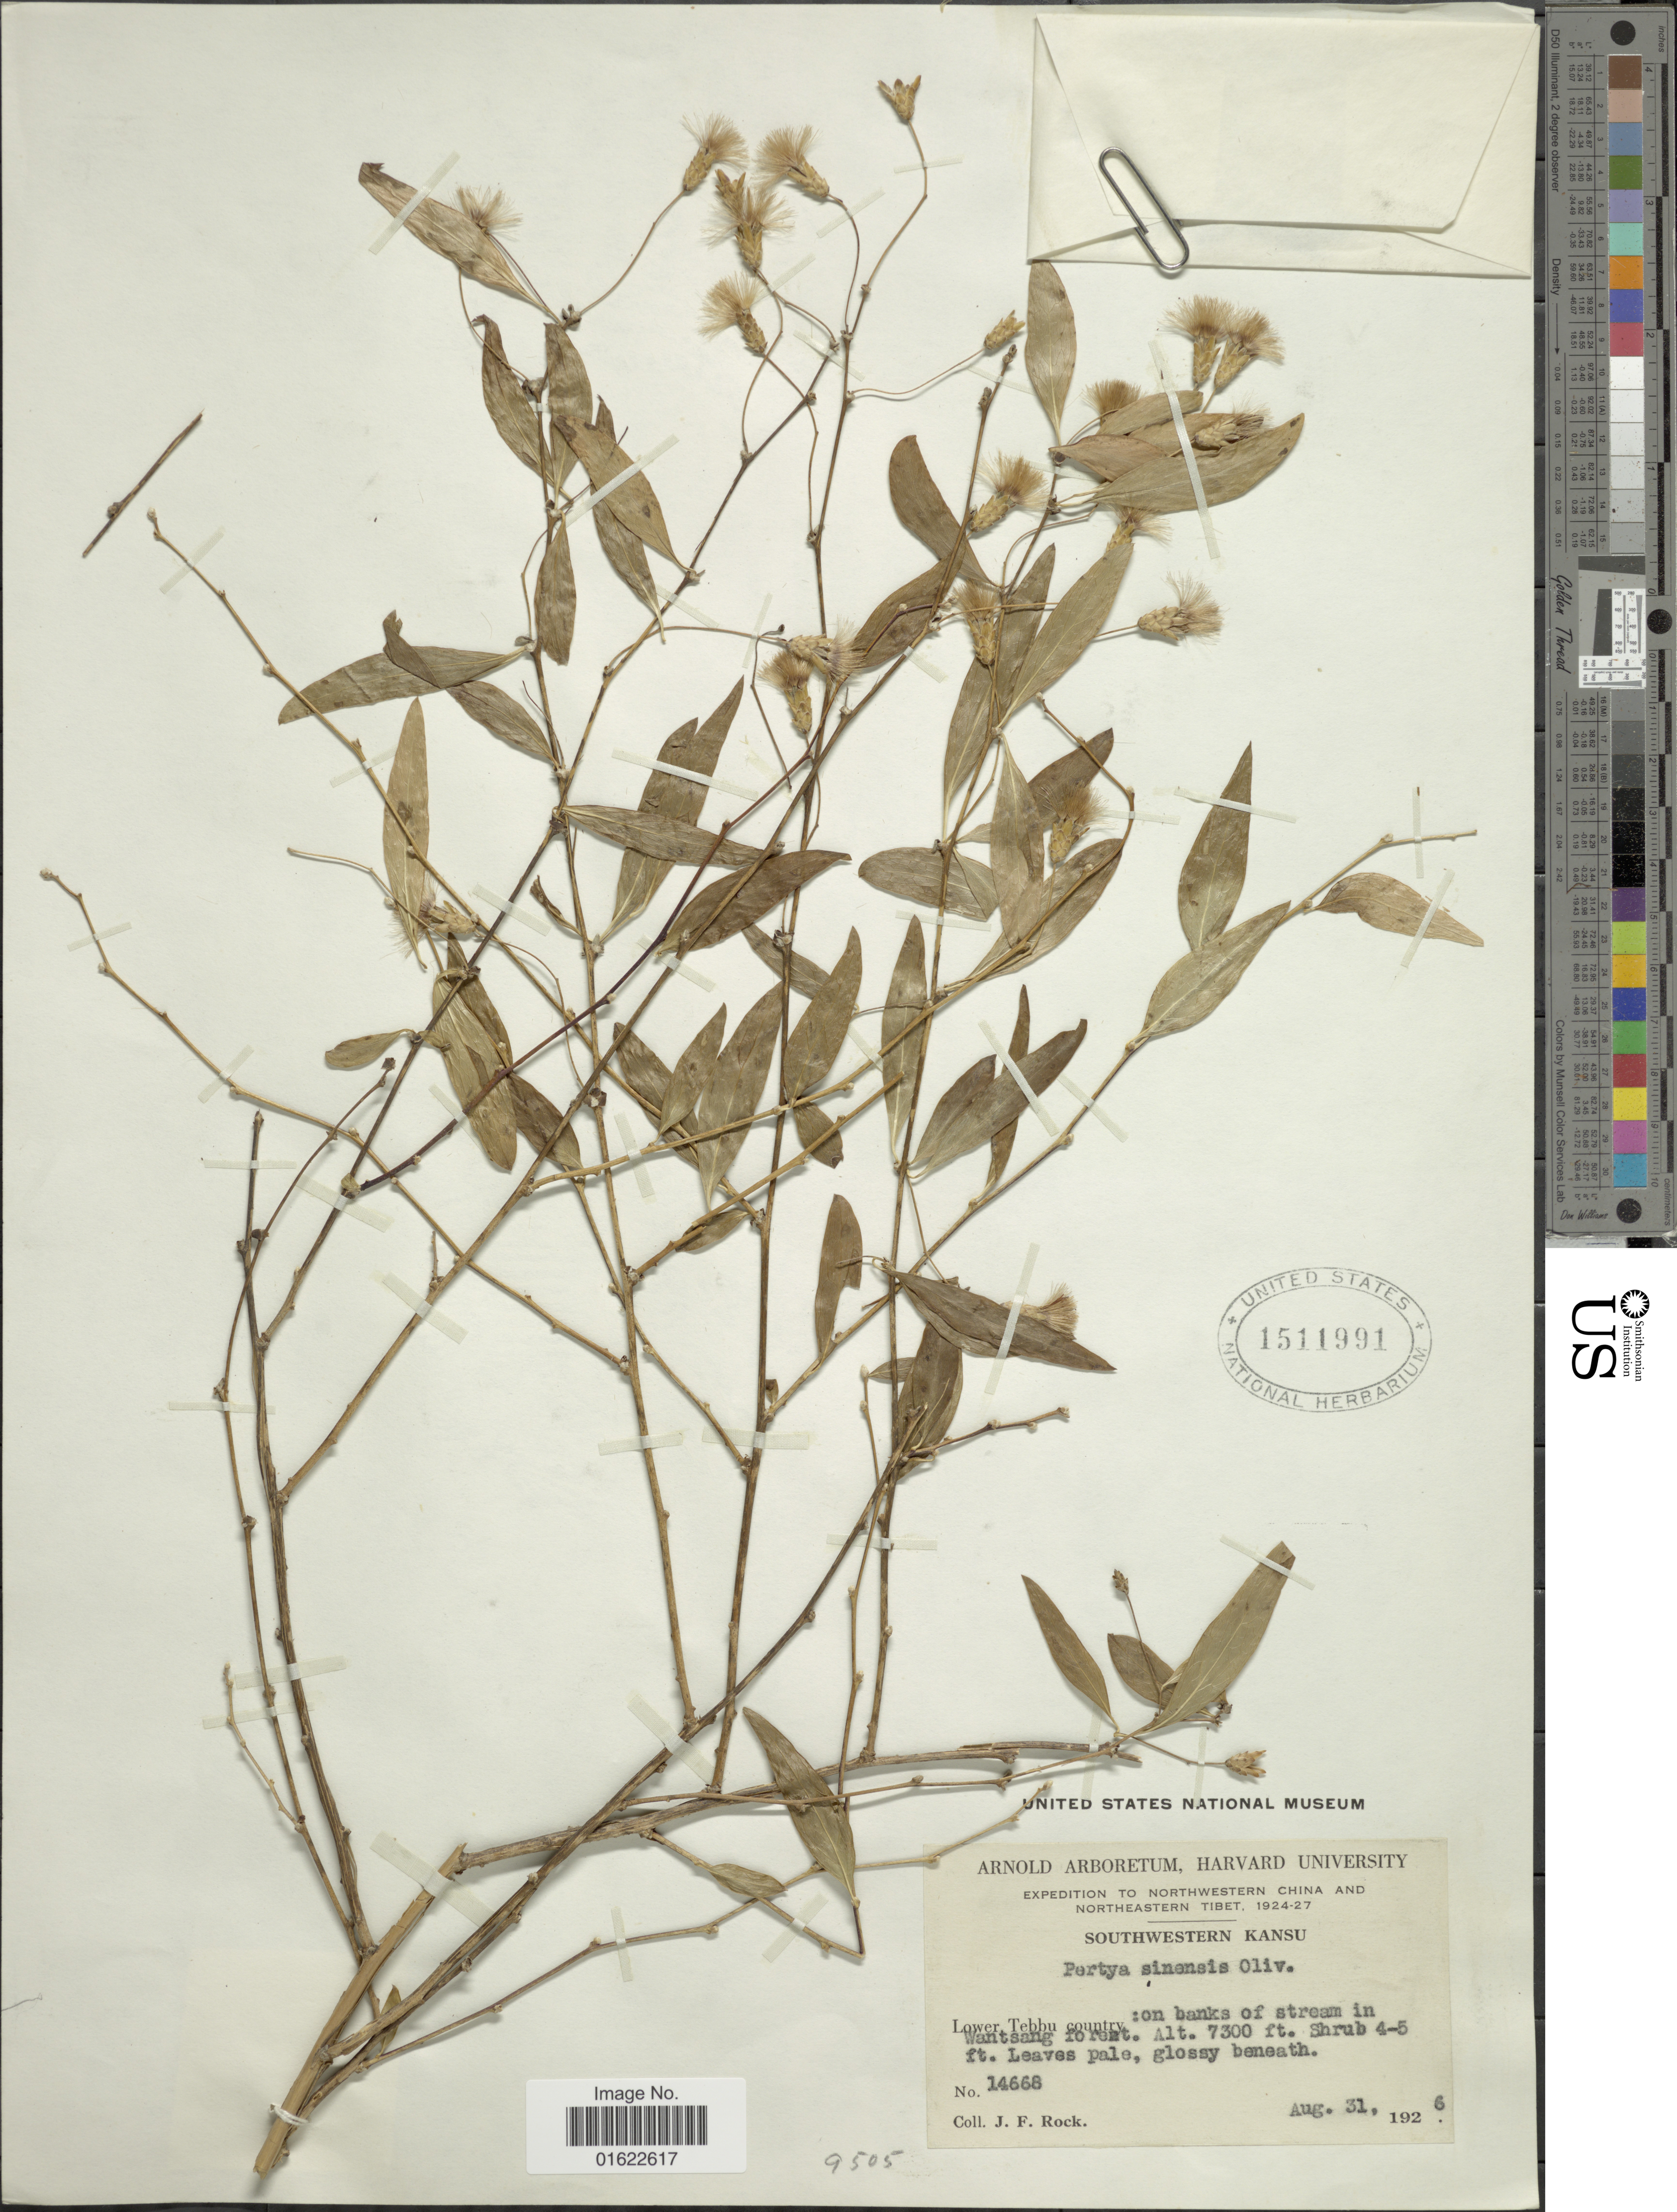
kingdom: Plantae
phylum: Tracheophyta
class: Magnoliopsida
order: Asterales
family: Asteraceae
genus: Pertya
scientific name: Pertya sinensis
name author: Oliv.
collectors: J. Rock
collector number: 14668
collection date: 1926-08-31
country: China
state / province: Gansu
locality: Southwestern Kansu, Lower Tebbu country: on banks of stream in Wantsang forest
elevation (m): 2225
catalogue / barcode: US 1511991